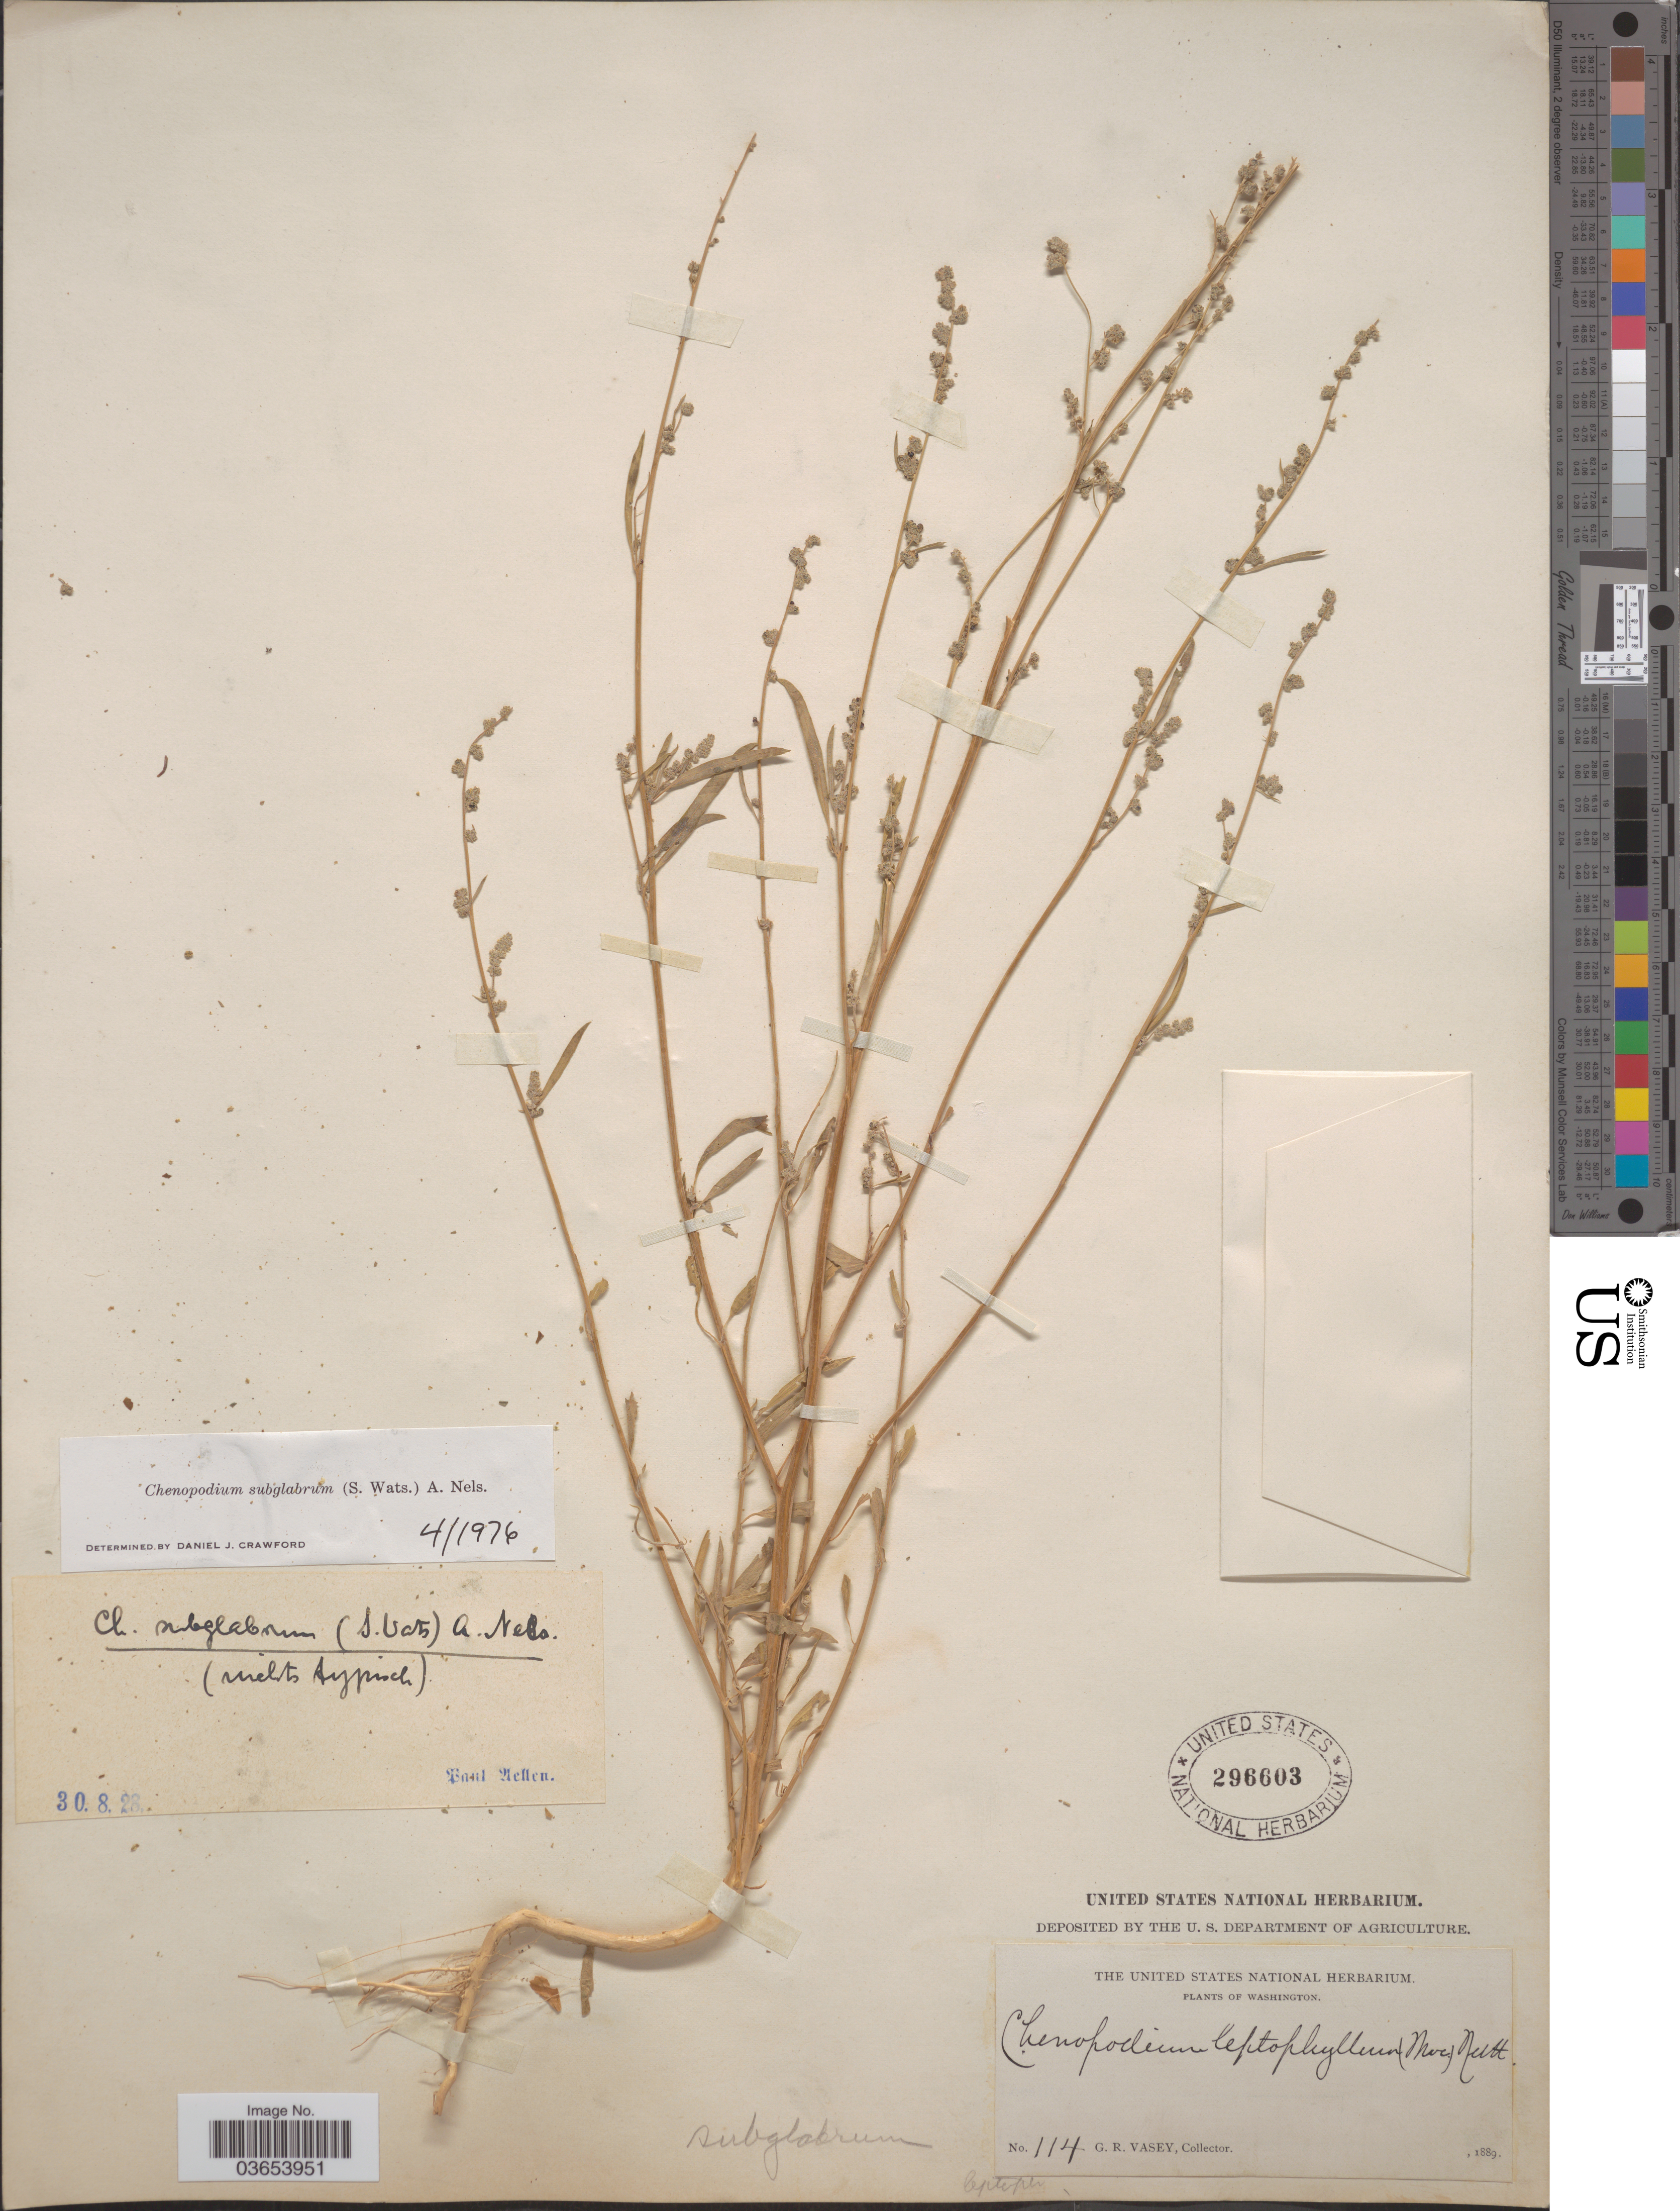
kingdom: Plantae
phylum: Tracheophyta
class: Magnoliopsida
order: Caryophyllales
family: Amaranthaceae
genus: Chenopodium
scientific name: Chenopodium subglabrum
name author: (S. Watson) A. Nelson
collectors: G. R. Vasey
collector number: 114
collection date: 1889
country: United States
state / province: Washington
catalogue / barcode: US 296603